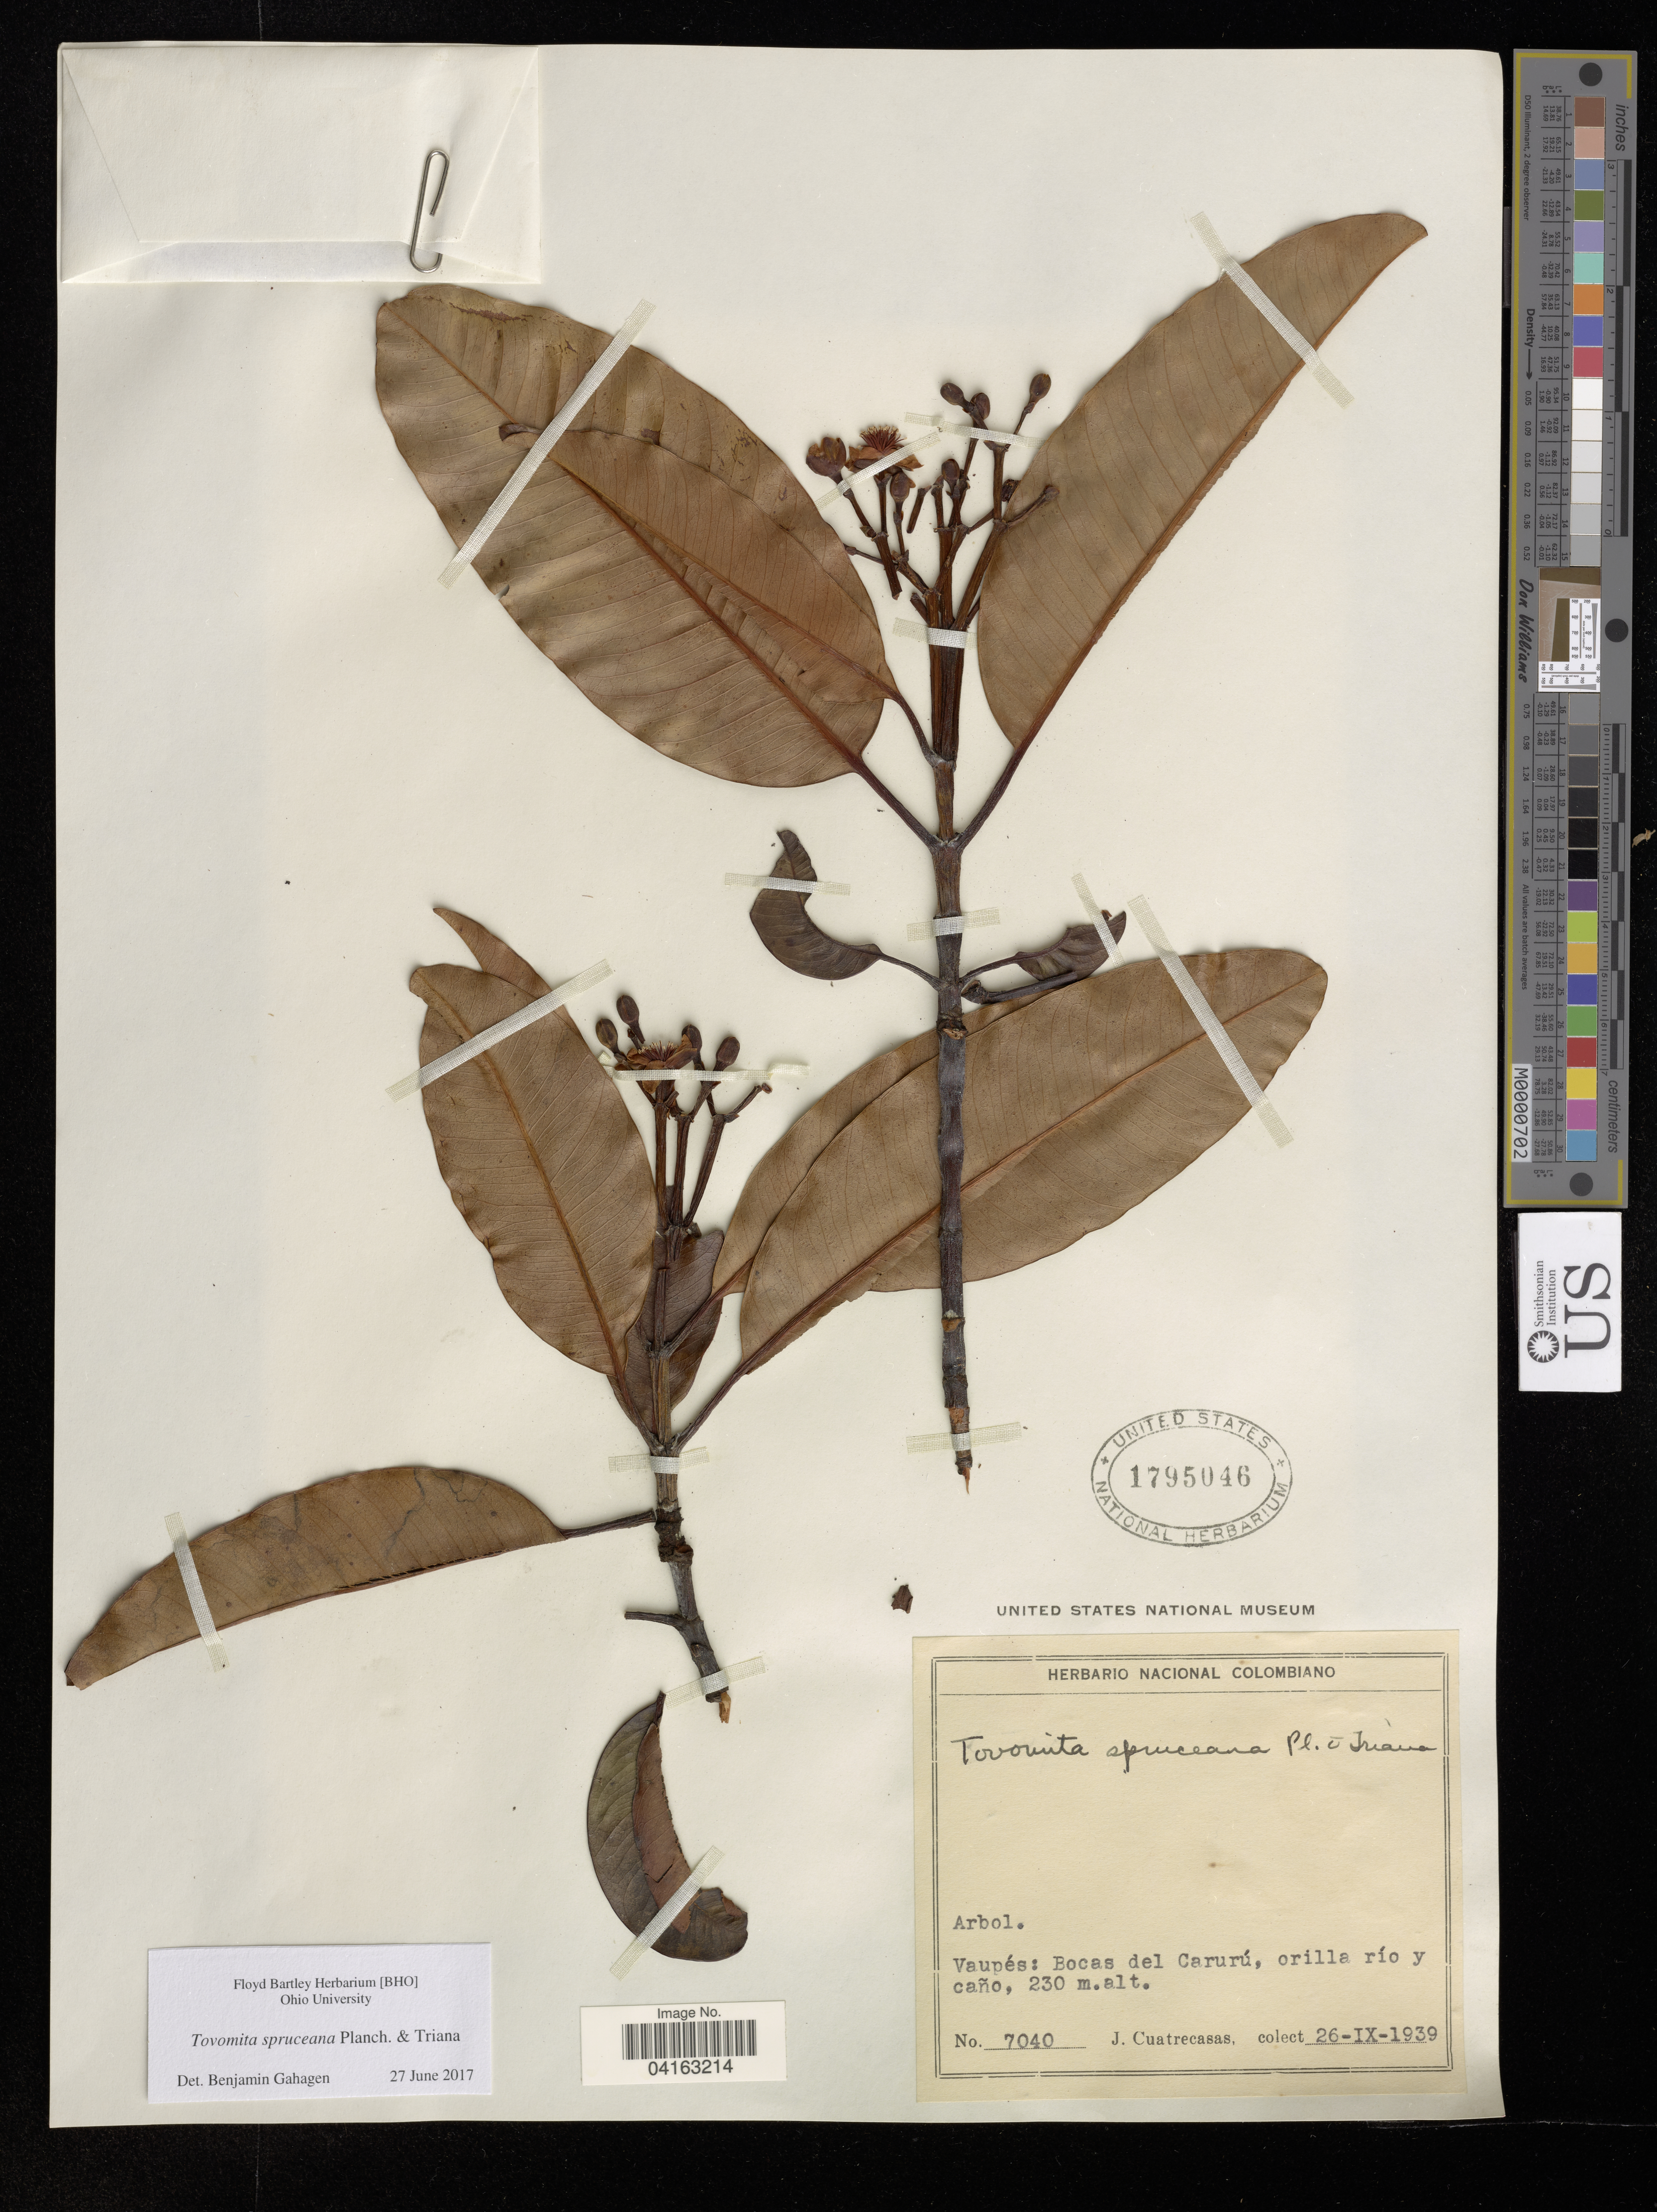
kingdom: Plantae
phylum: Tracheophyta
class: Magnoliopsida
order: Malpighiales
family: Clusiaceae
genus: Tovomita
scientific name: Tovomita spruceana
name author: Planch. & Triana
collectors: J. Cuatrecasas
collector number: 7040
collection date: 1939-09-26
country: Colombia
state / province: Vaupés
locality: Bocas del Carurú, orilla río y caño.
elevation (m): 230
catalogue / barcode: US 1795046